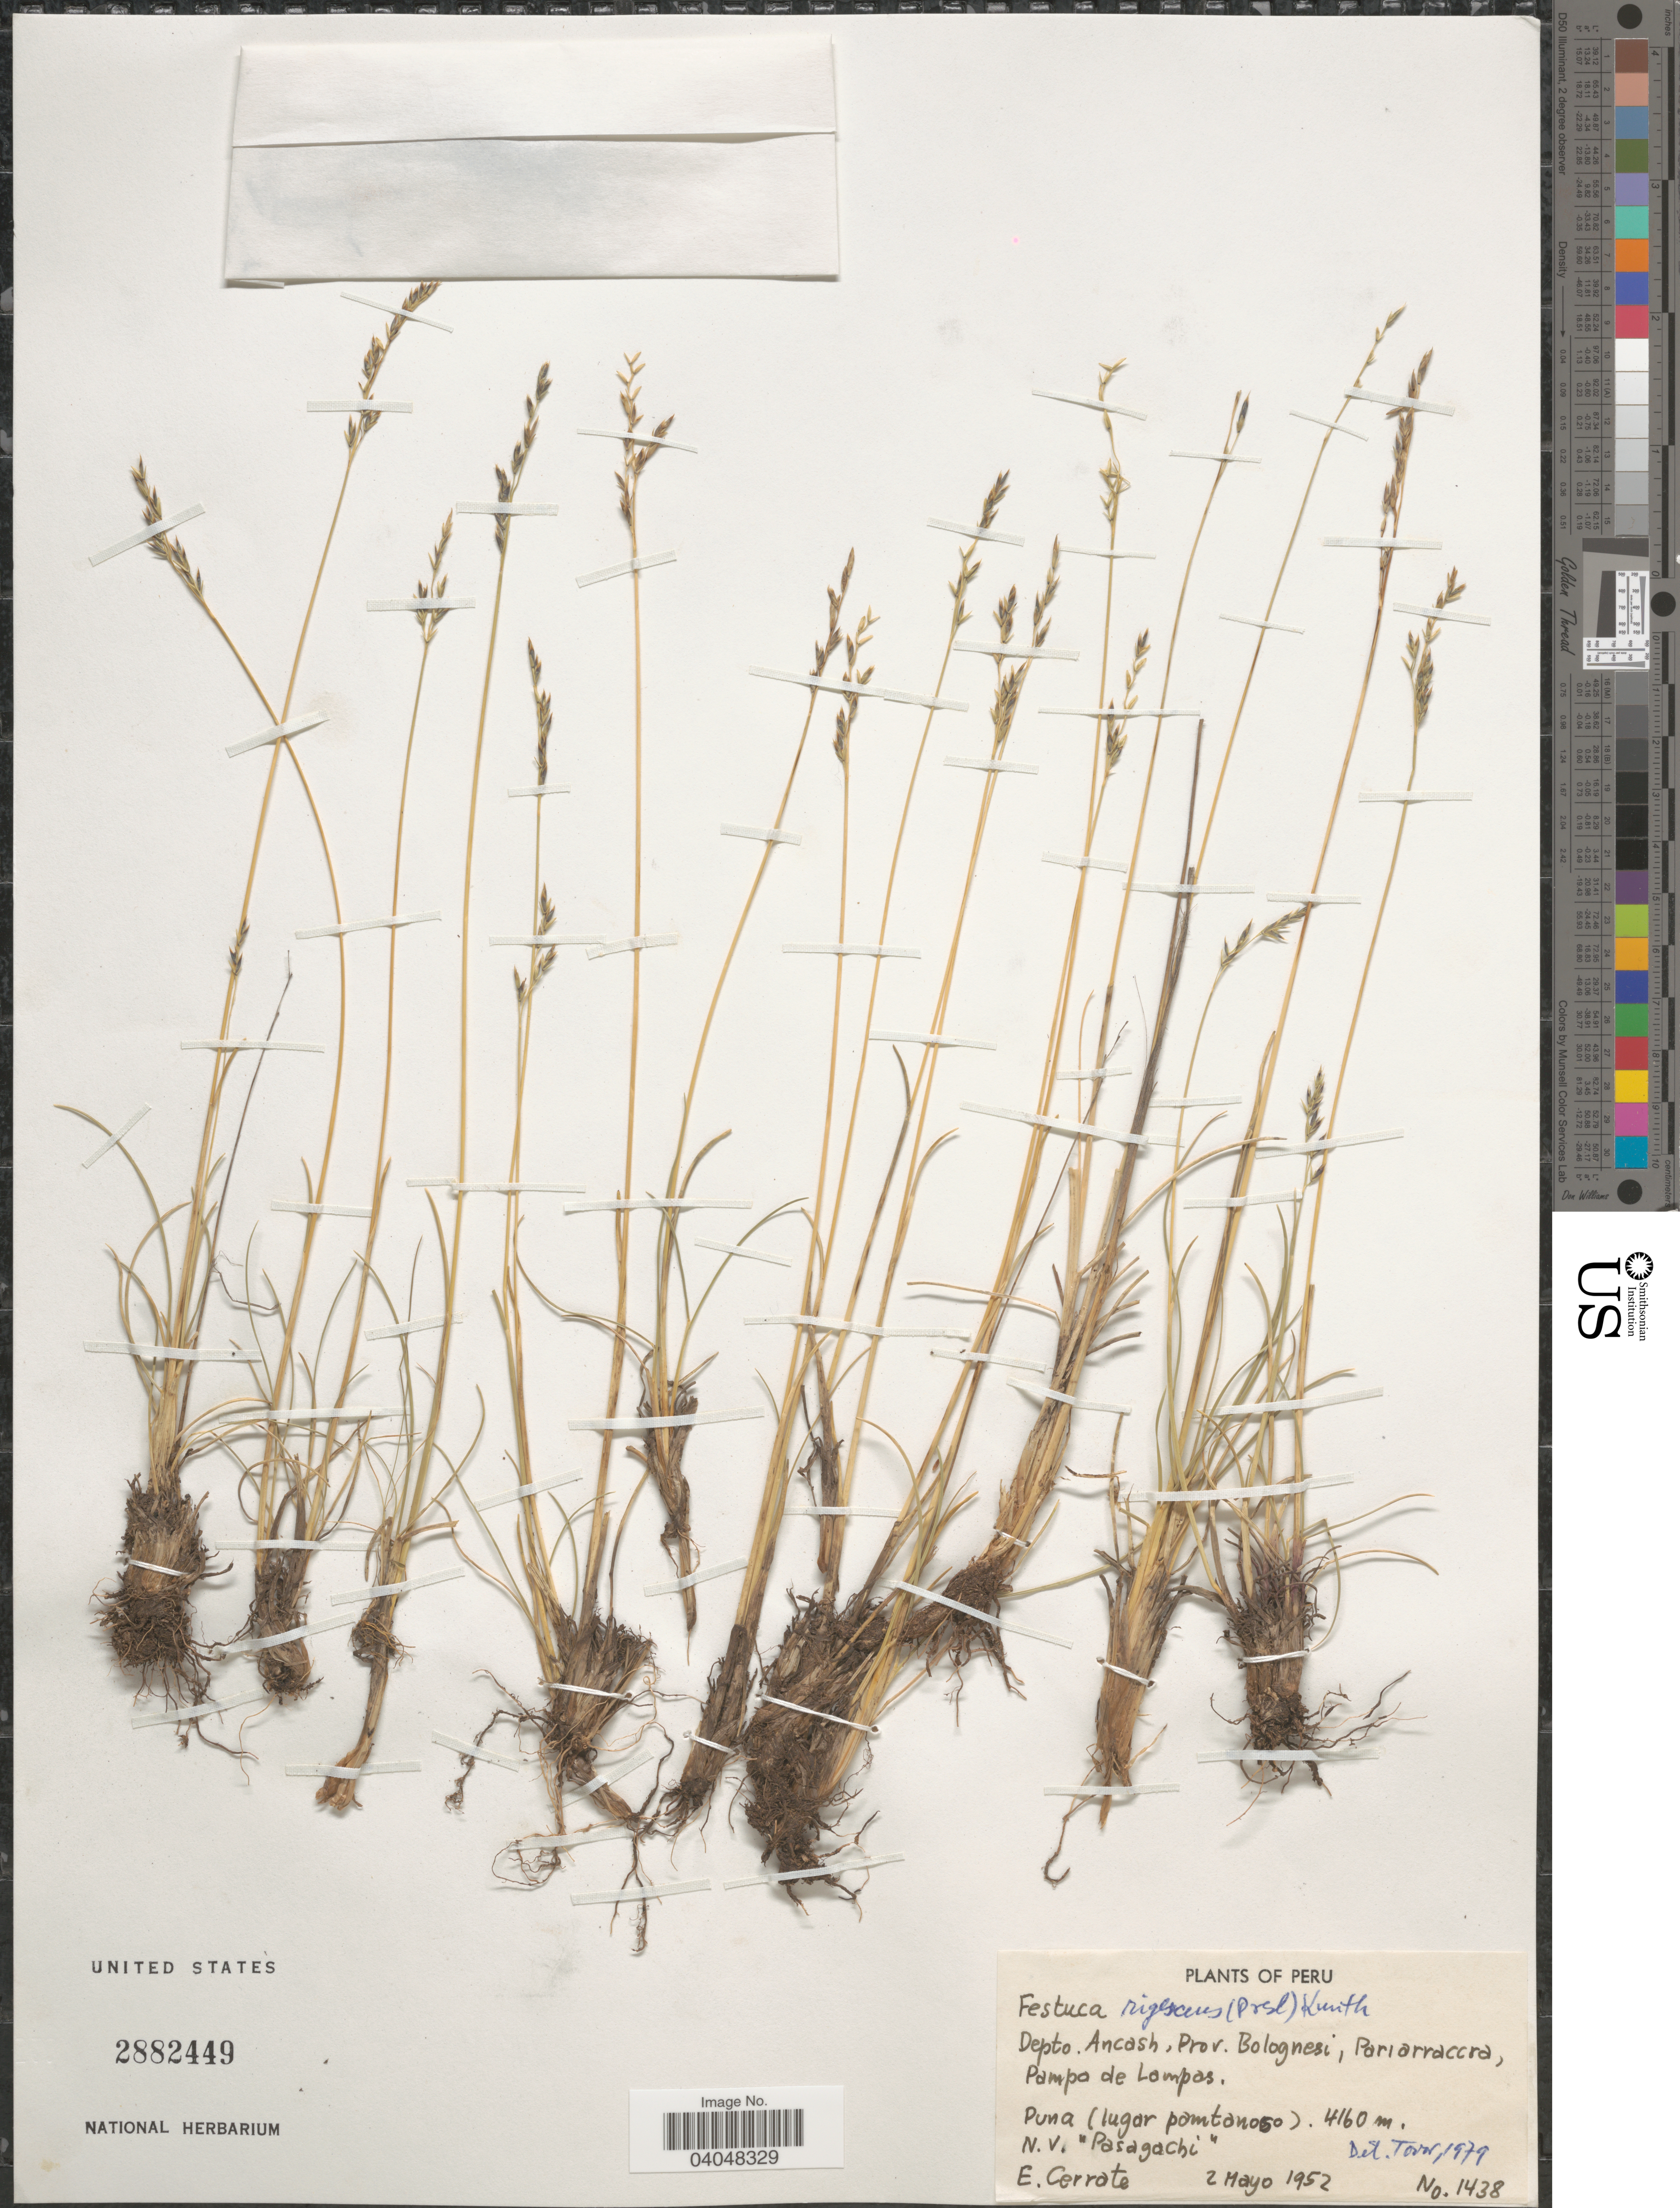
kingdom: Plantae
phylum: Tracheophyta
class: Liliopsida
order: Poales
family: Poaceae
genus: Festuca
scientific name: Festuca rigescens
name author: (J. Presl) Kunth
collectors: E. Cerrate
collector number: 1438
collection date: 1952-05-02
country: Peru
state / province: Ancash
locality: Depto. Ancash, Prov. Bolognesi, Pariarraccra, Pampa de Lampas.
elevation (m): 4160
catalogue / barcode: US 2882449